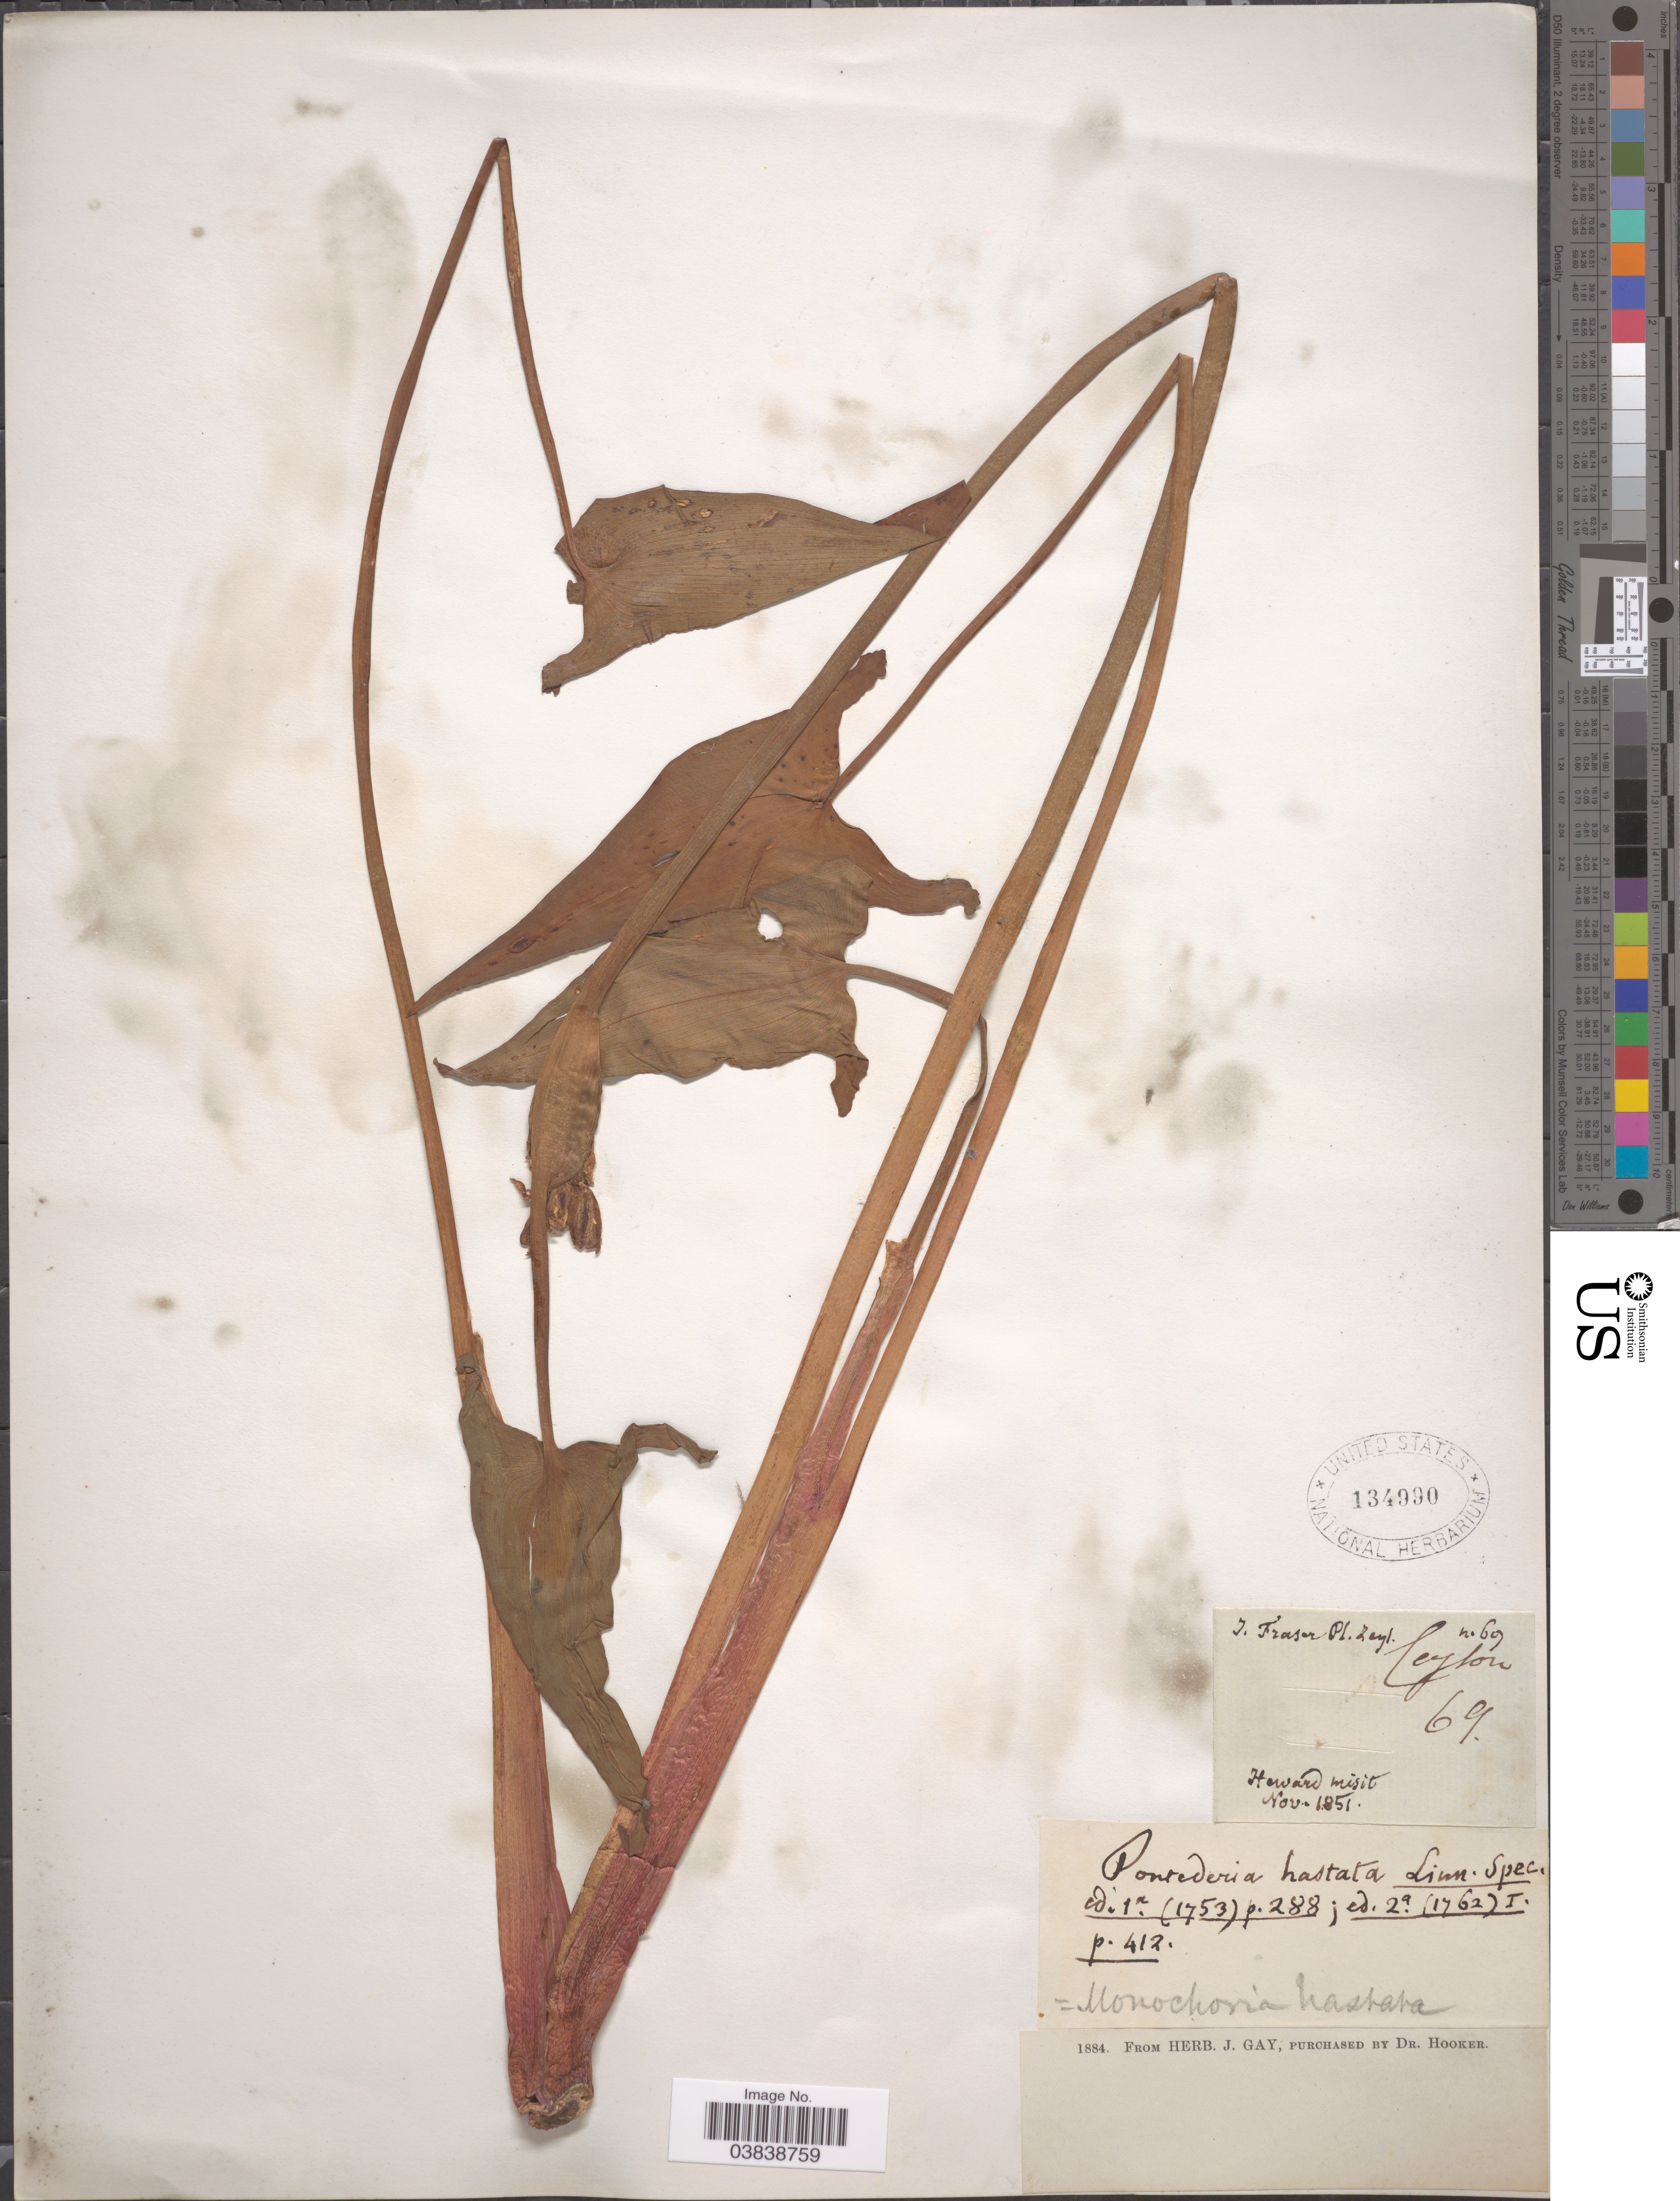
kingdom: Plantae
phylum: Tracheophyta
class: Liliopsida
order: Commelinales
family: Pontederiaceae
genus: Monochoria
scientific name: Monochoria hastifolia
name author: C. Presl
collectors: J. Fraser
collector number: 69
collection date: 1851-11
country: Sri Lanka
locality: Ceylon.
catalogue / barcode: US 134990